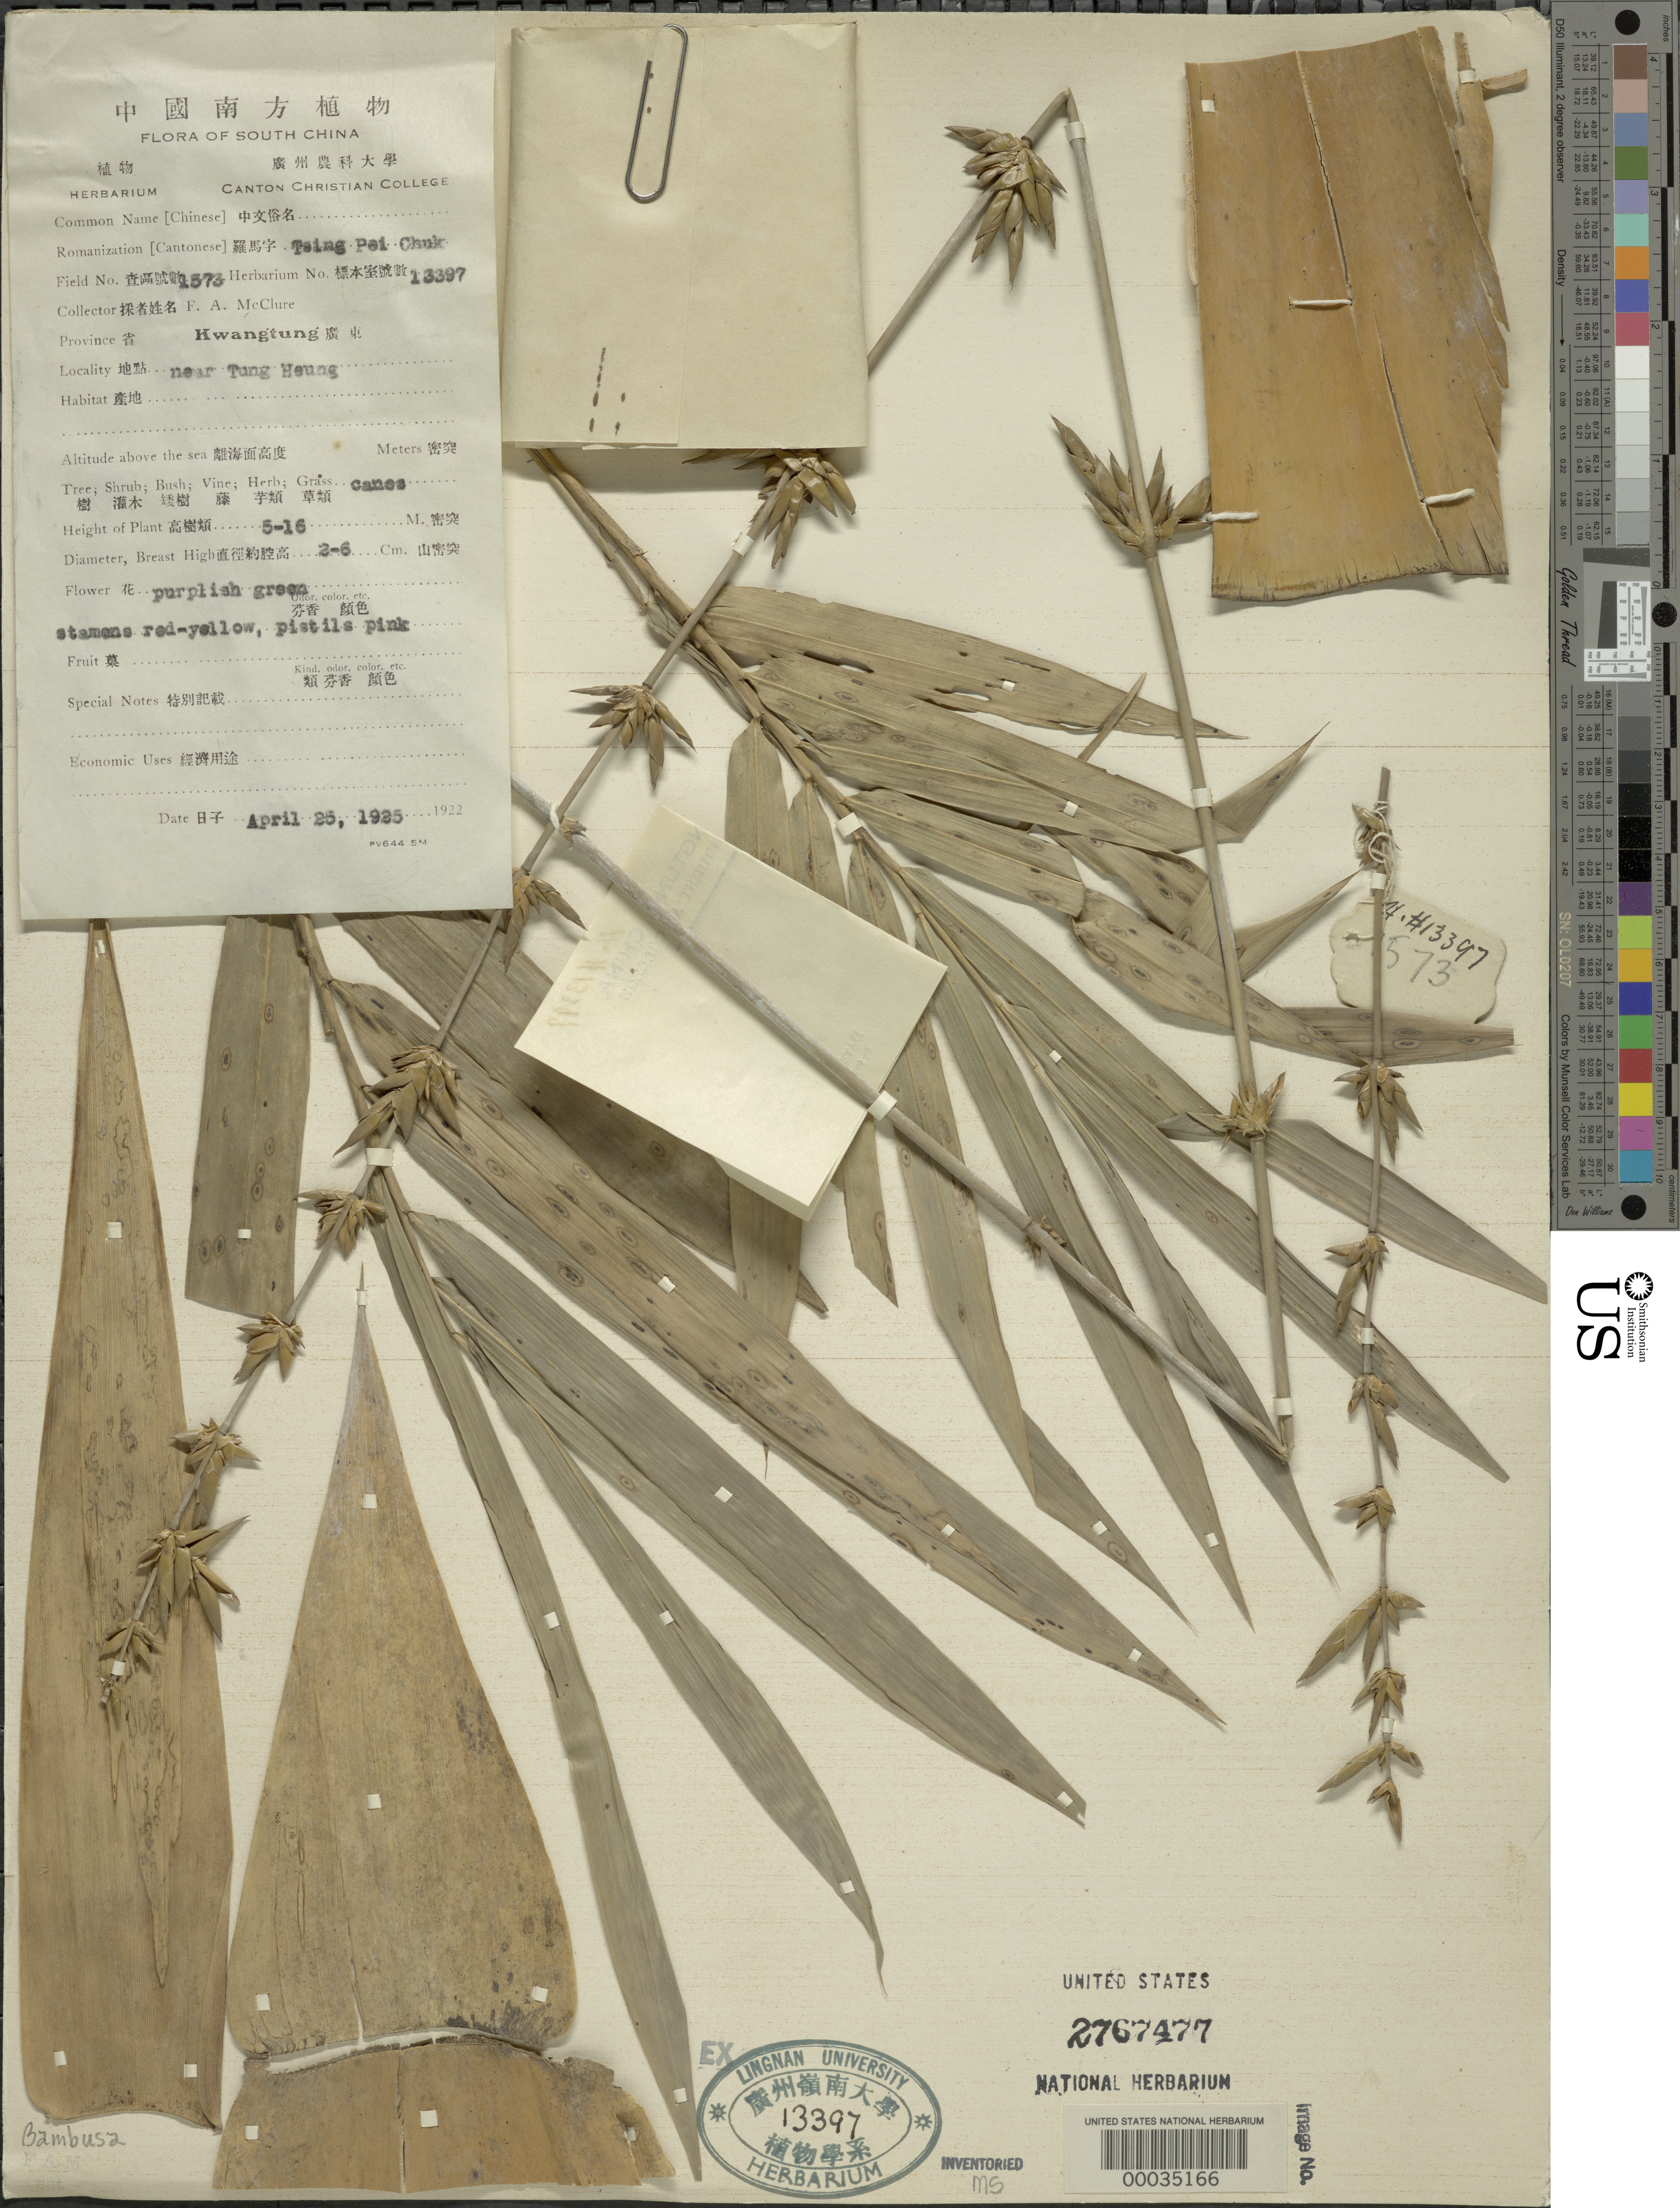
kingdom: Plantae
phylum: Tracheophyta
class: Liliopsida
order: Poales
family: Poaceae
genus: Bambusa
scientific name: Bambusa sp.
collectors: F. A. McClure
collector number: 1573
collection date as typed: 25 Apr 1925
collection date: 1925-04-25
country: China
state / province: Guangdong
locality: Near tung heung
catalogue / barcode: US 2767477